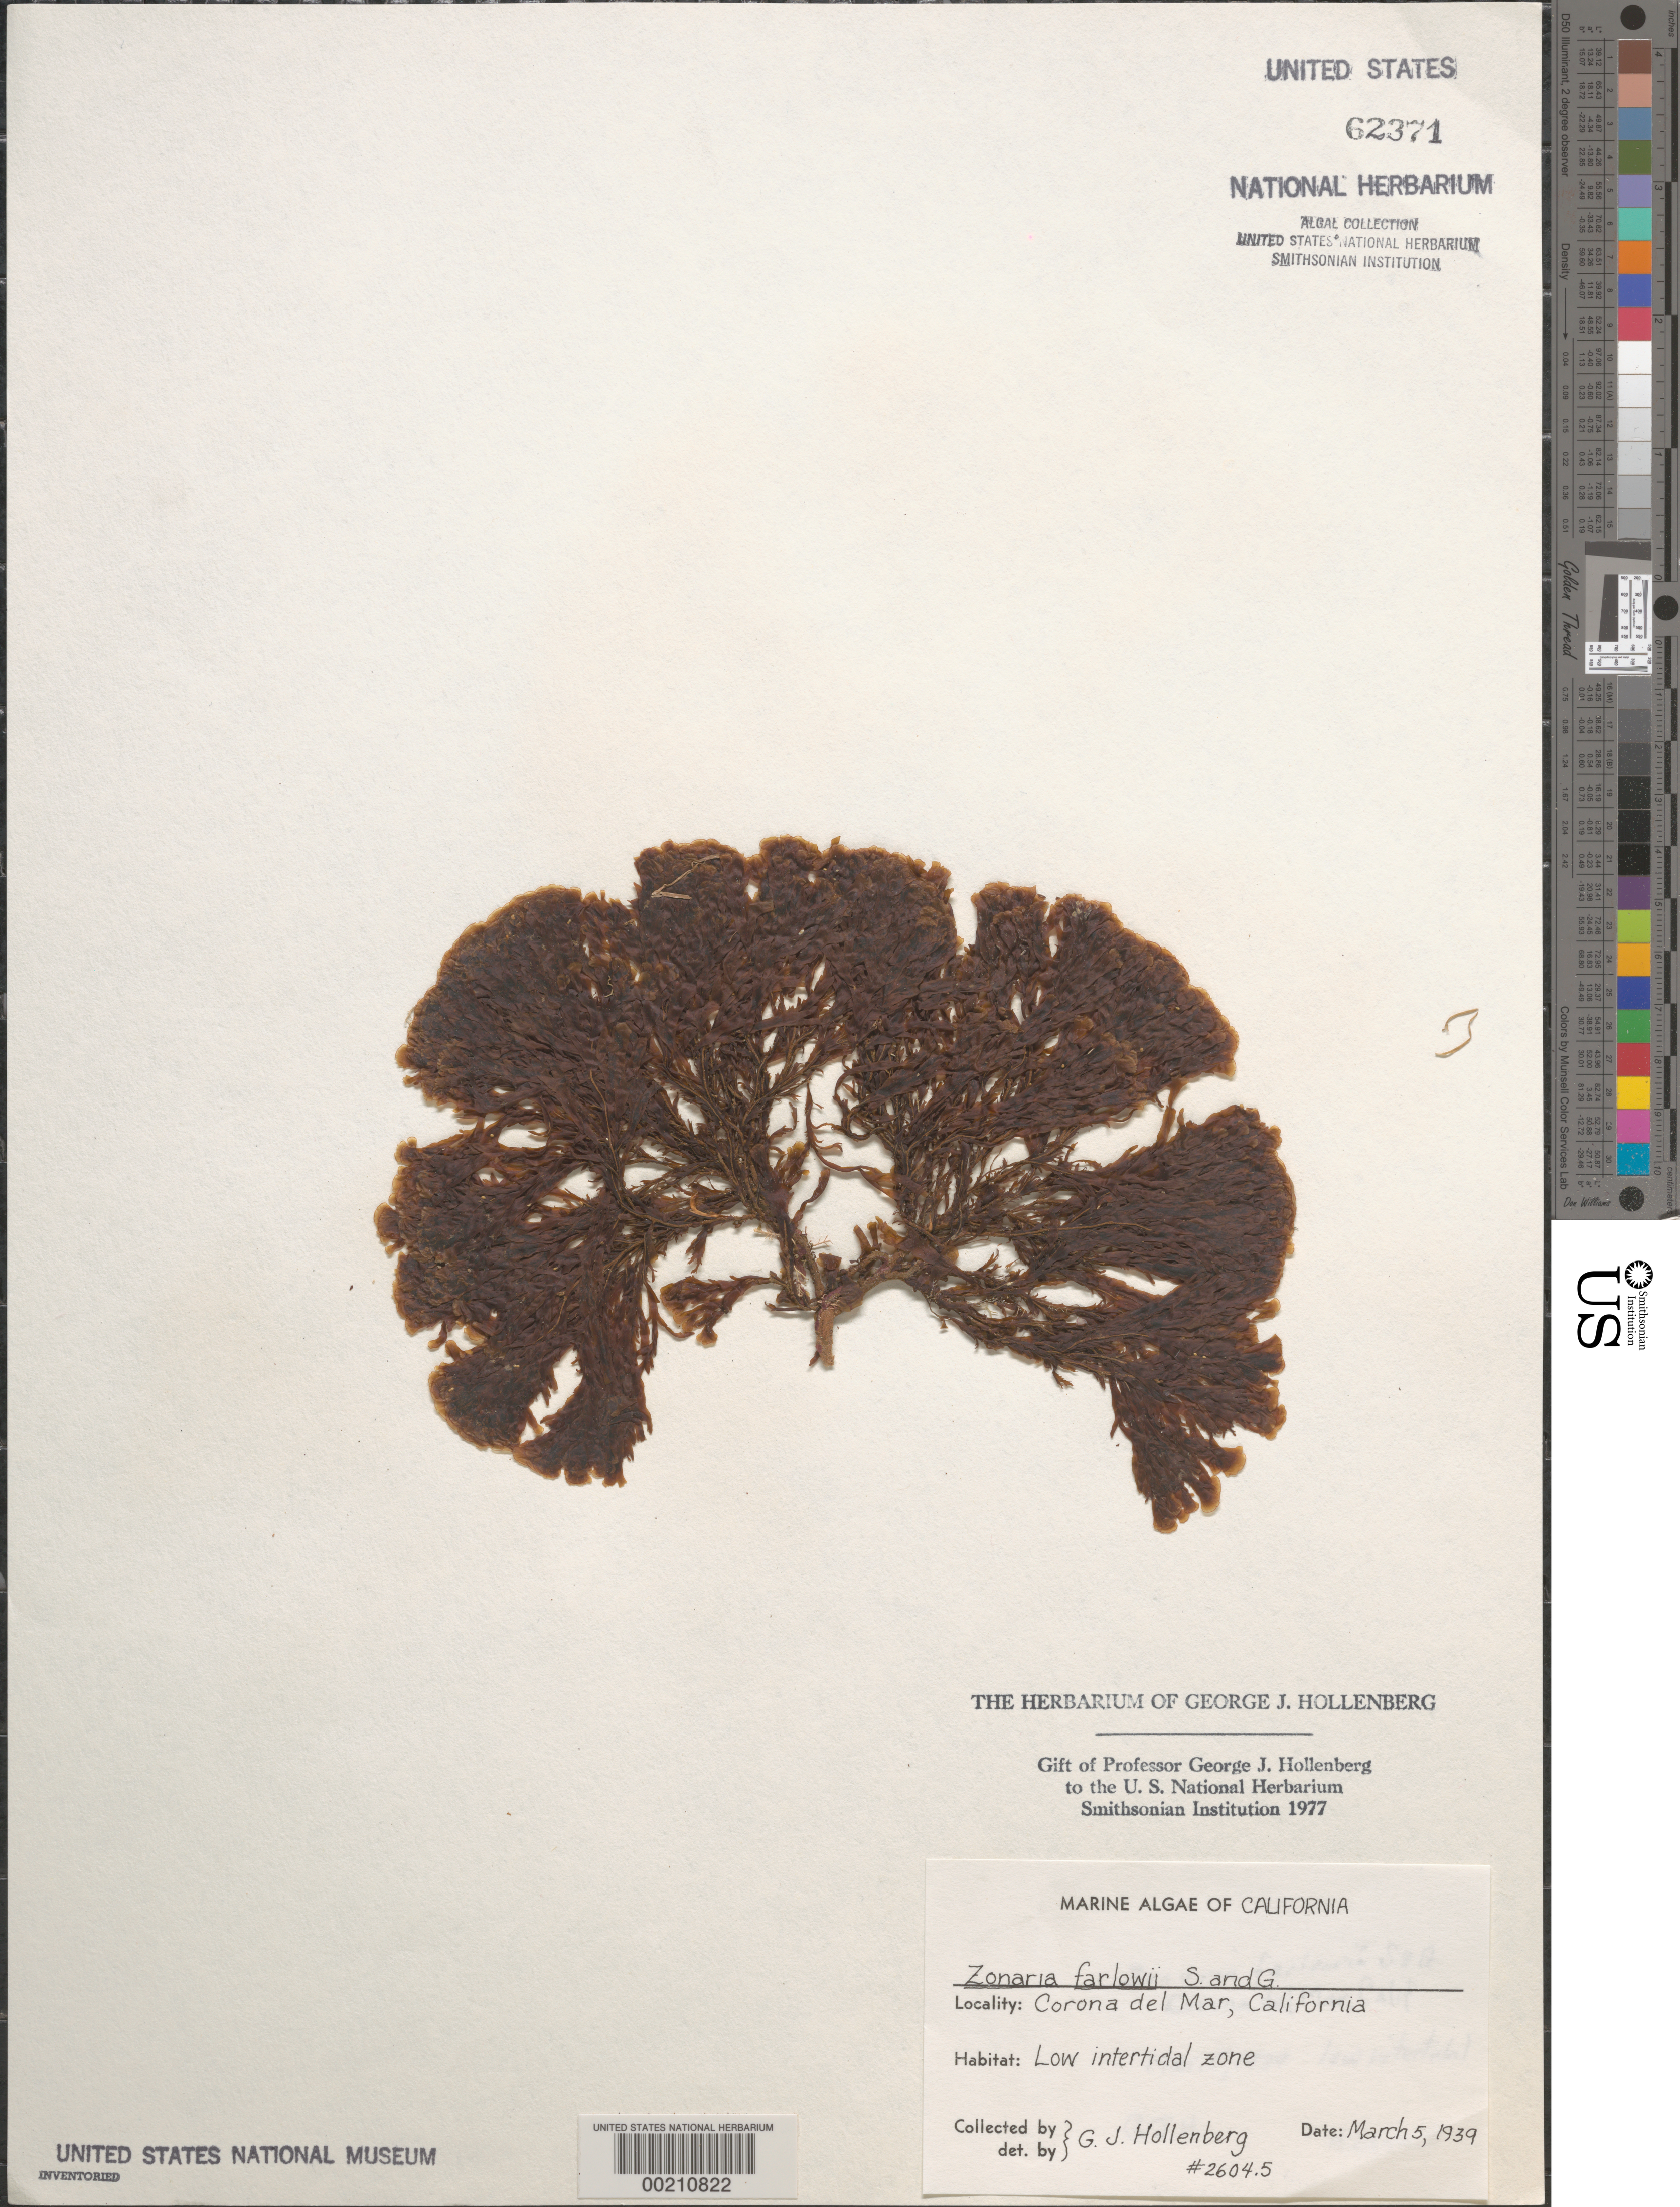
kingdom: Chromista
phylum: Ochrophyta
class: Phaeophyceae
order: Dictyotales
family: Dictyotaceae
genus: Zonaria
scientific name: Zonaria farlowii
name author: Setch. & N.L. Gardner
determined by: Hollenberg, George J.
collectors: G. Hollenberg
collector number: GJH 2604.5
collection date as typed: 05 Mar 1939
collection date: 1939-03-05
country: United States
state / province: California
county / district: Orange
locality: Corona del Mar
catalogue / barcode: US 62371